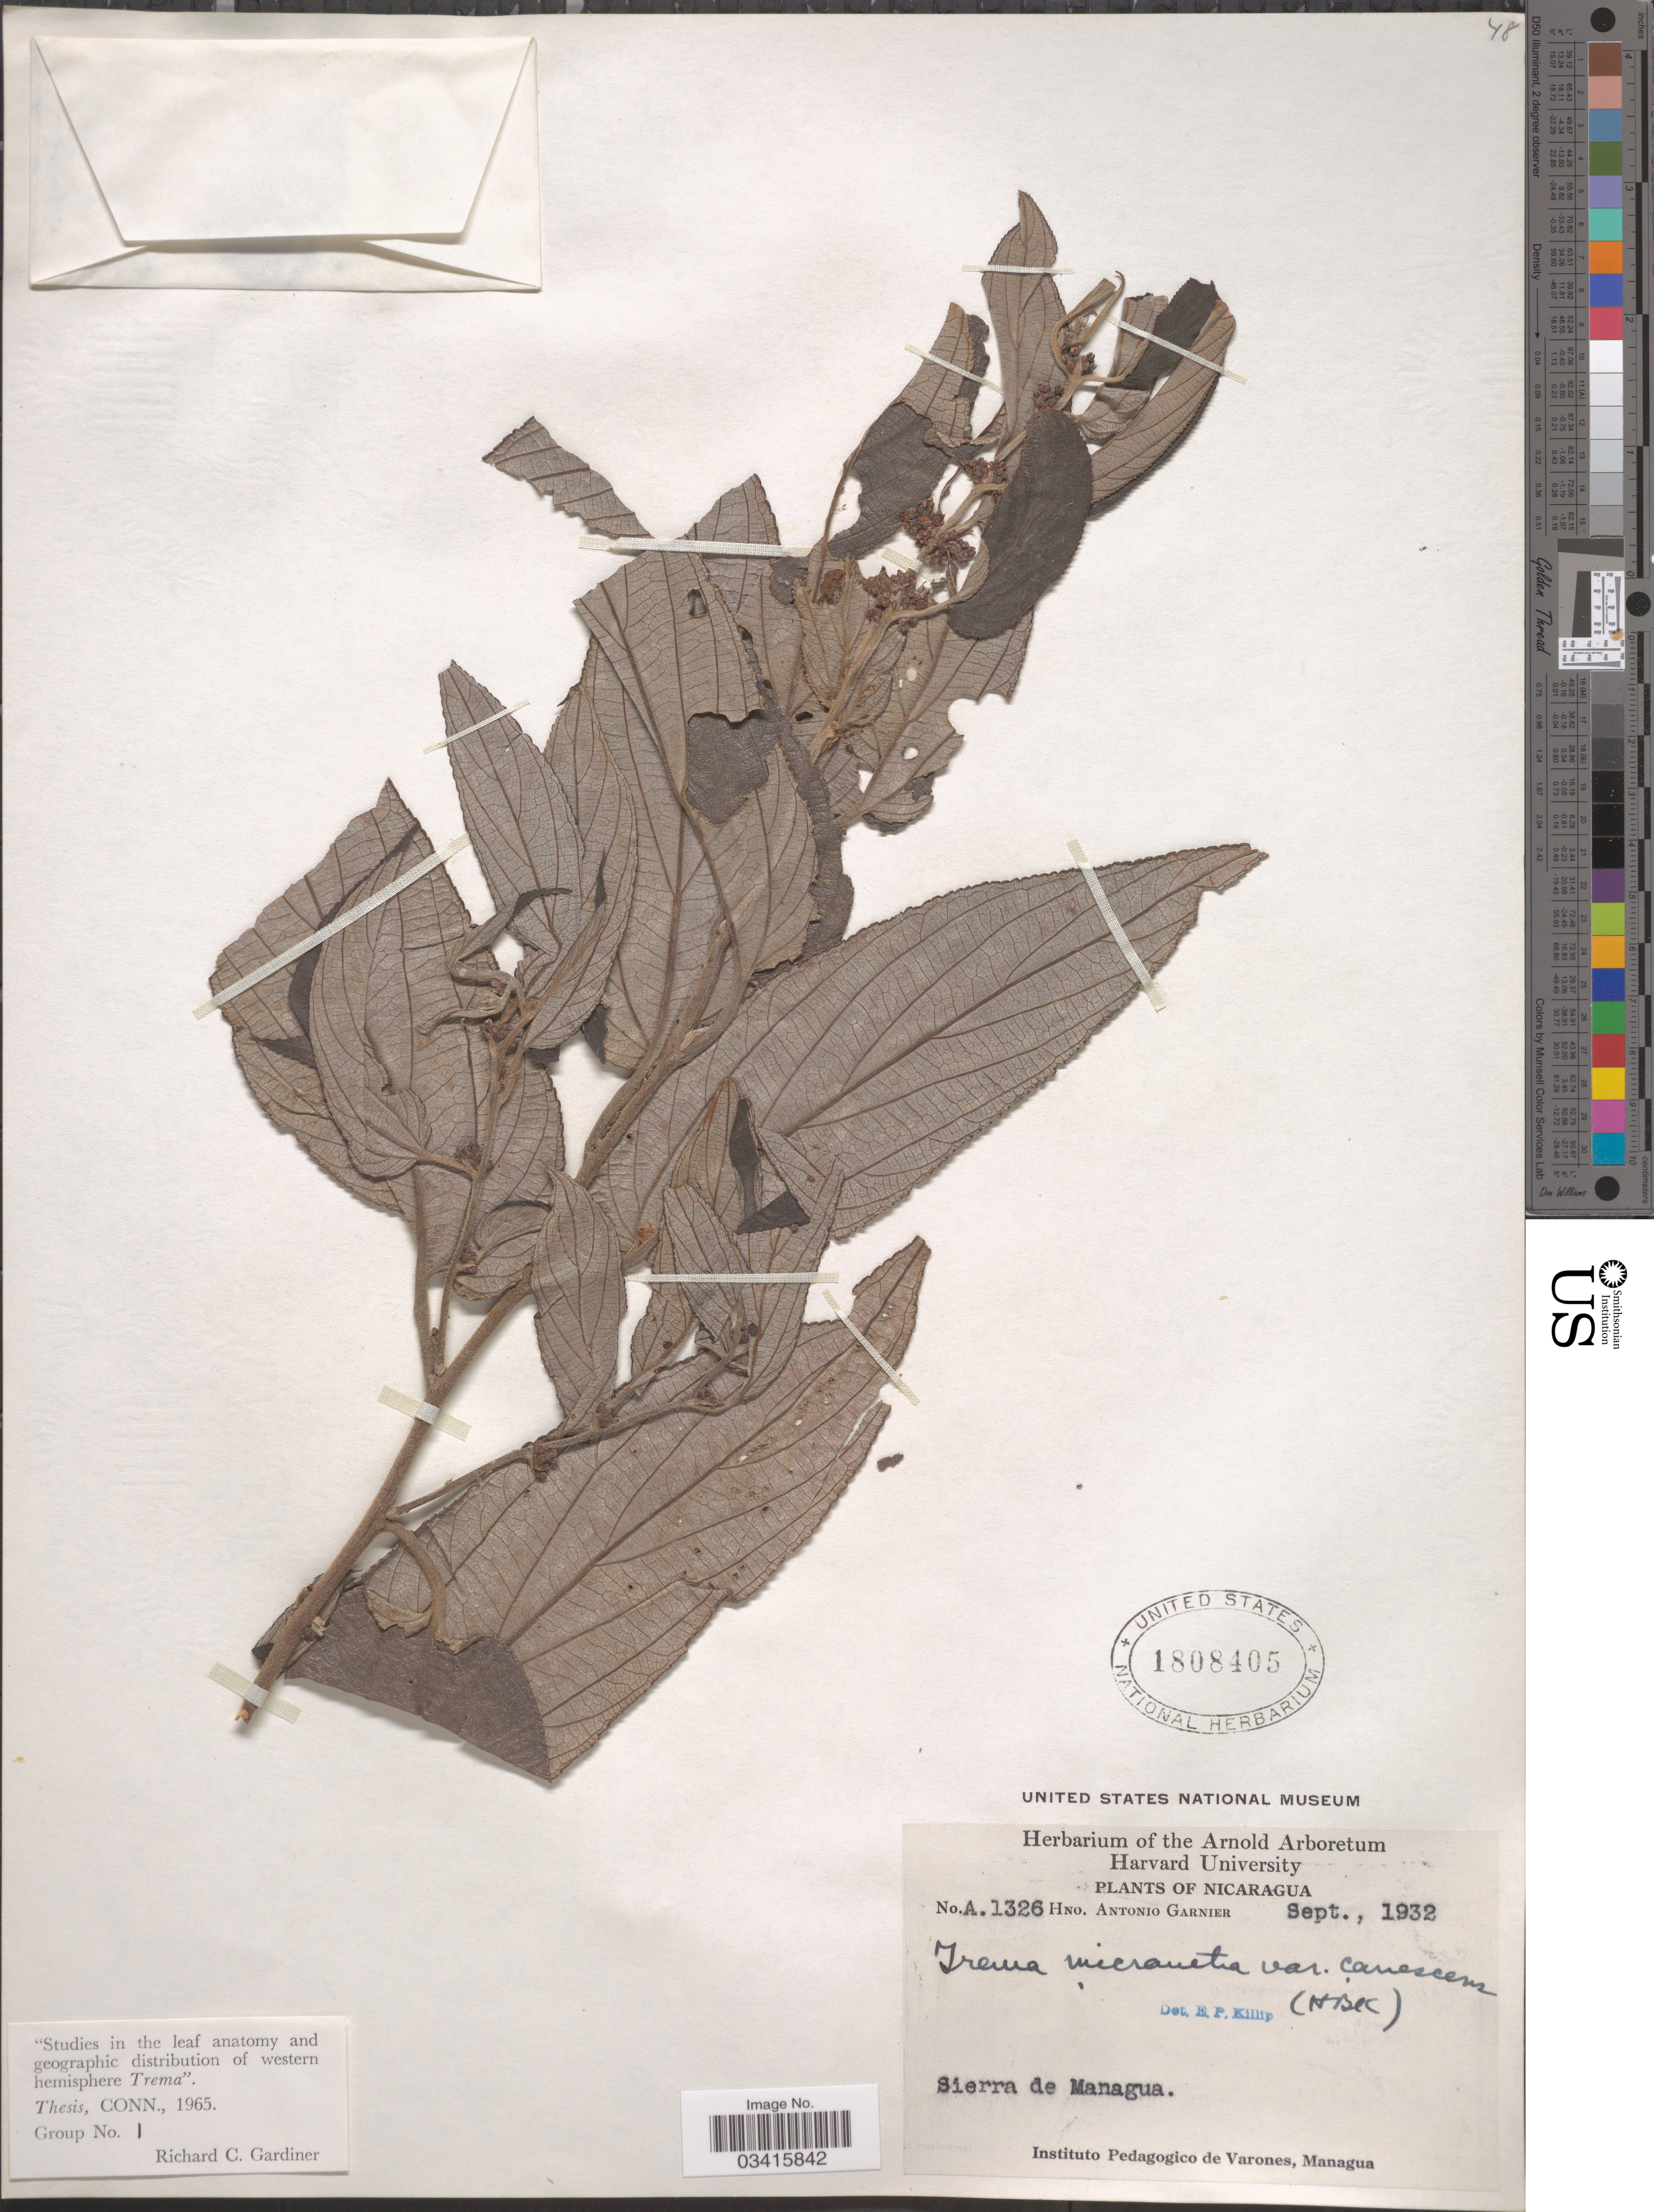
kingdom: Plantae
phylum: Tracheophyta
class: Magnoliopsida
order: Rosales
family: Cannabaceae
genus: Trema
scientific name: Trema micranthum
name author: (L.) Blume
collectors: Bro. A. Garnier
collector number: A.1326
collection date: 1932-09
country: Nicaragua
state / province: Managua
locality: Sierra de Managua.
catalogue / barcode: US 1808405